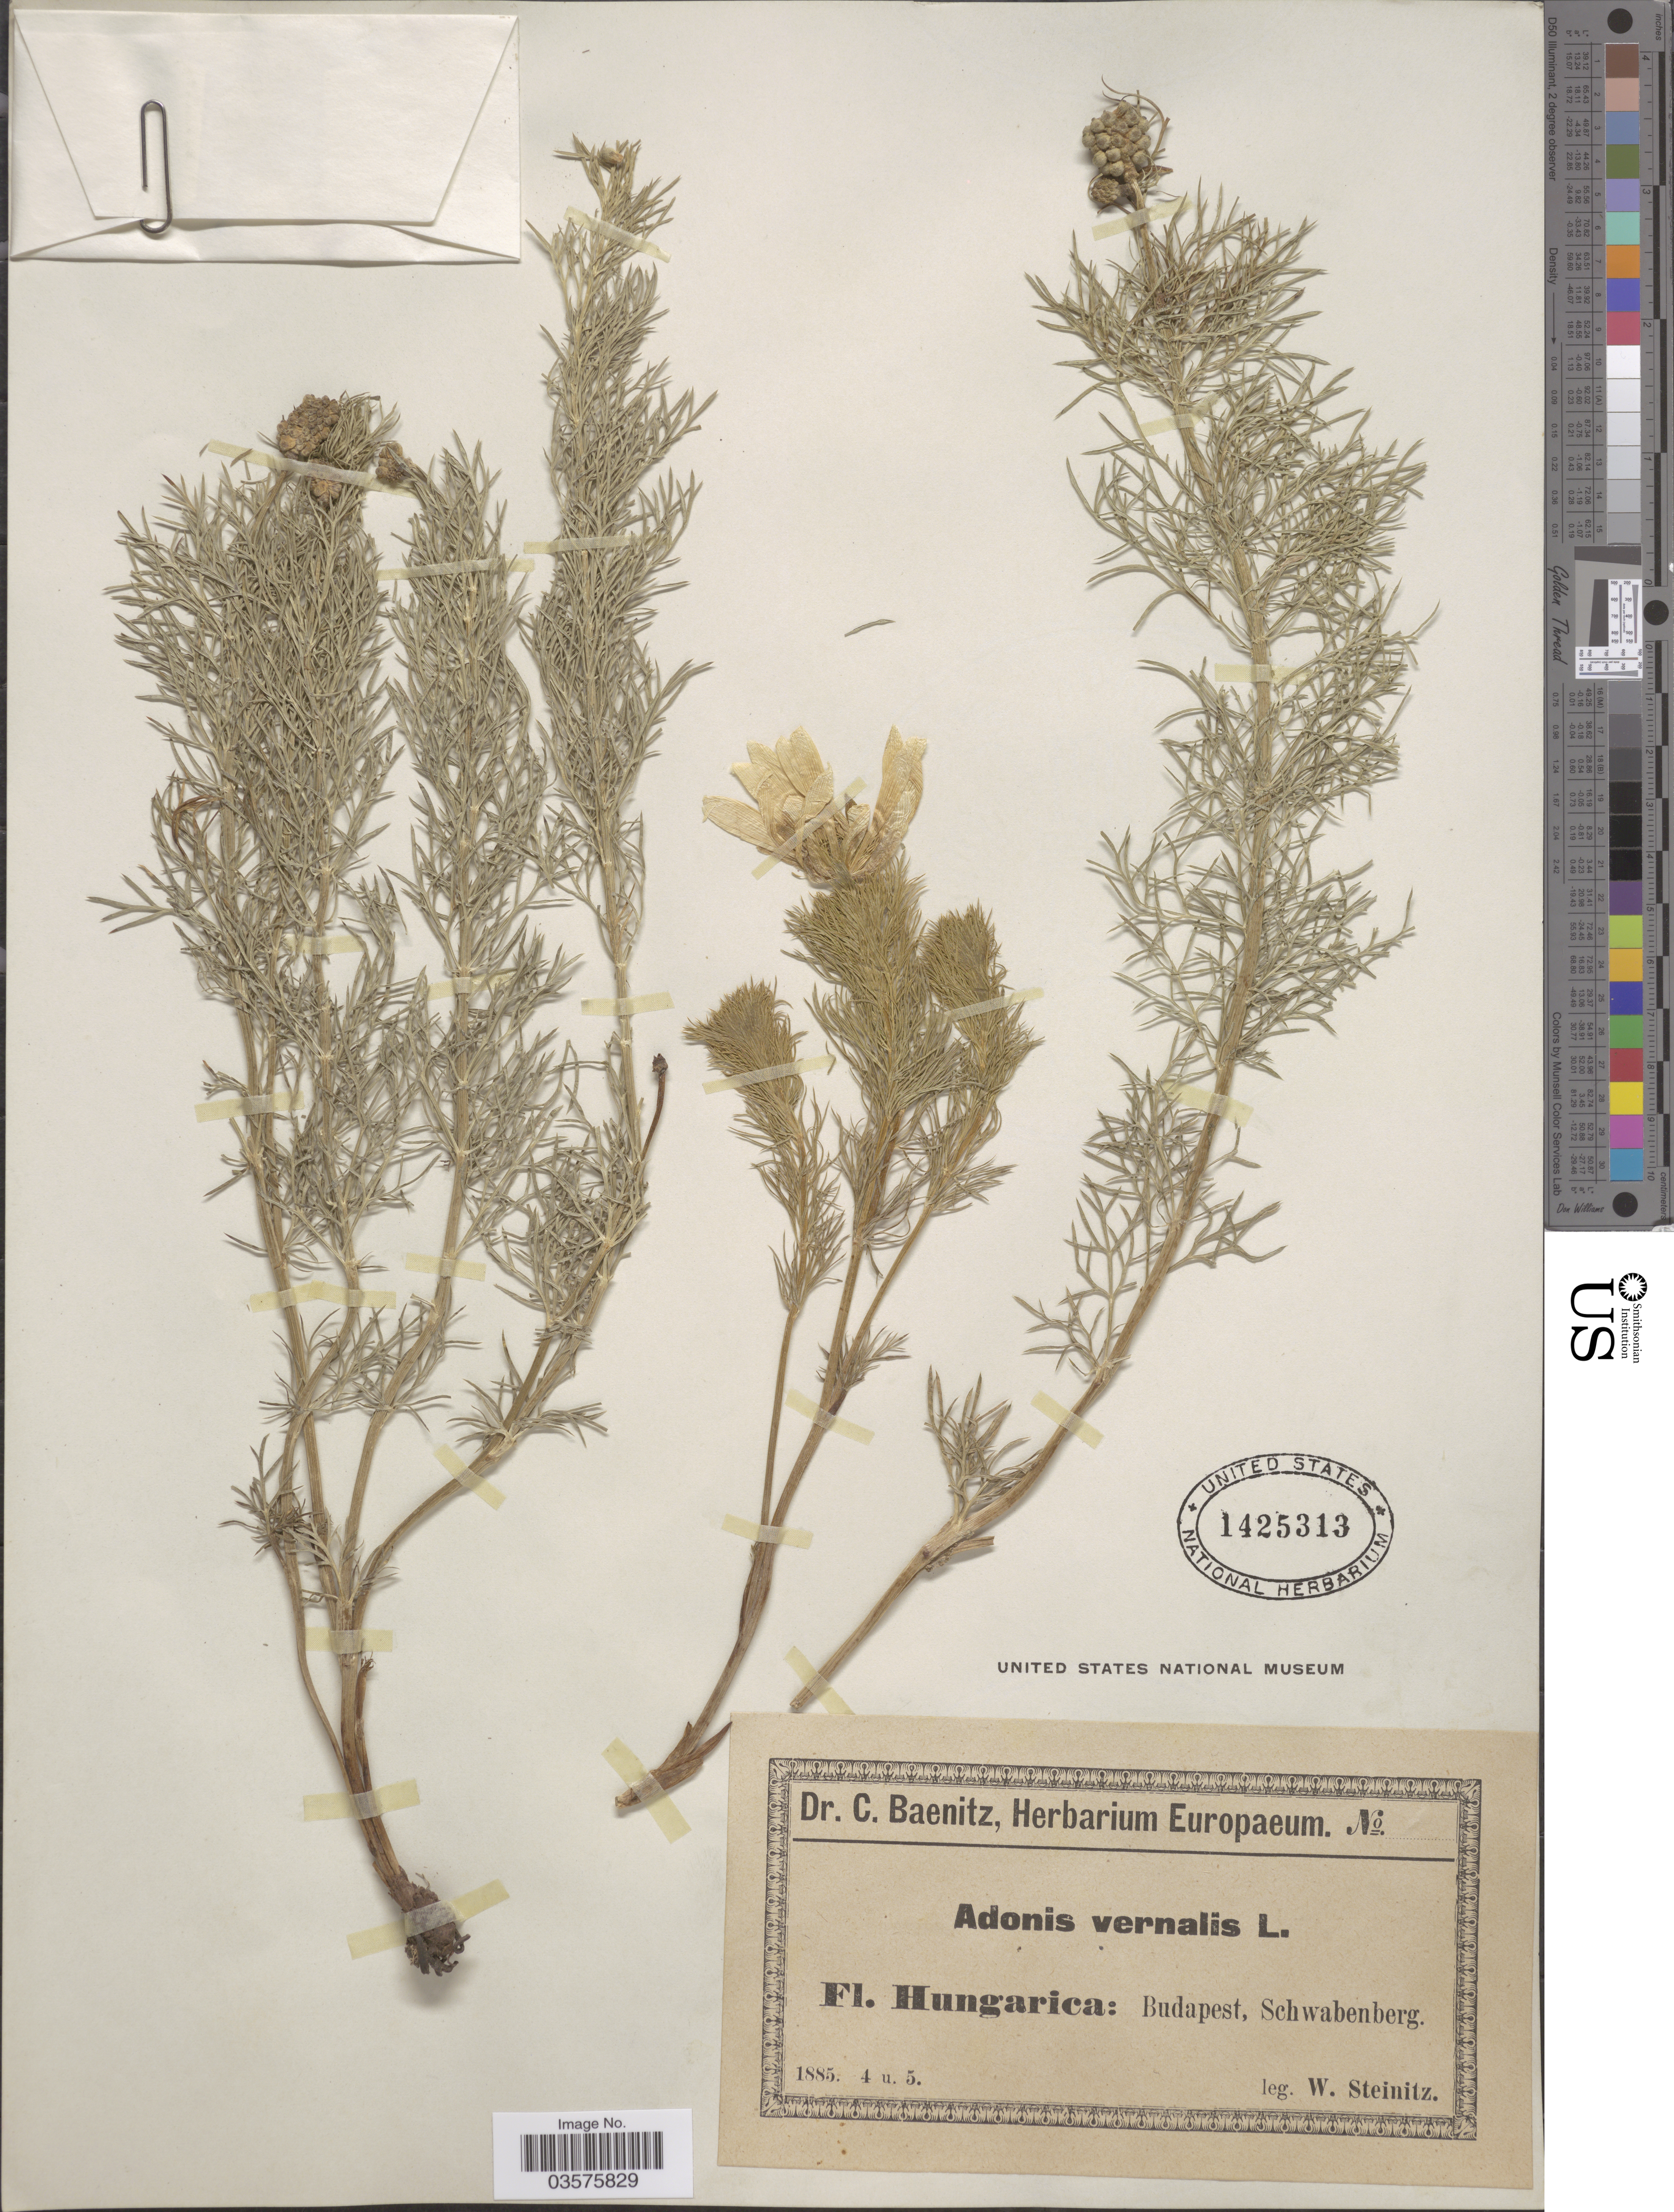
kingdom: Plantae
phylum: Tracheophyta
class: Magnoliopsida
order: Ranunculales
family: Ranunculaceae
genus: Adonis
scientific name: Adonis vernalis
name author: L.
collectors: W. Steinitz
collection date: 1885-04/1885-05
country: Hungary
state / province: Budapest, Capital District of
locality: Budapest, Schwabenberg.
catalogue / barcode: US 1425313